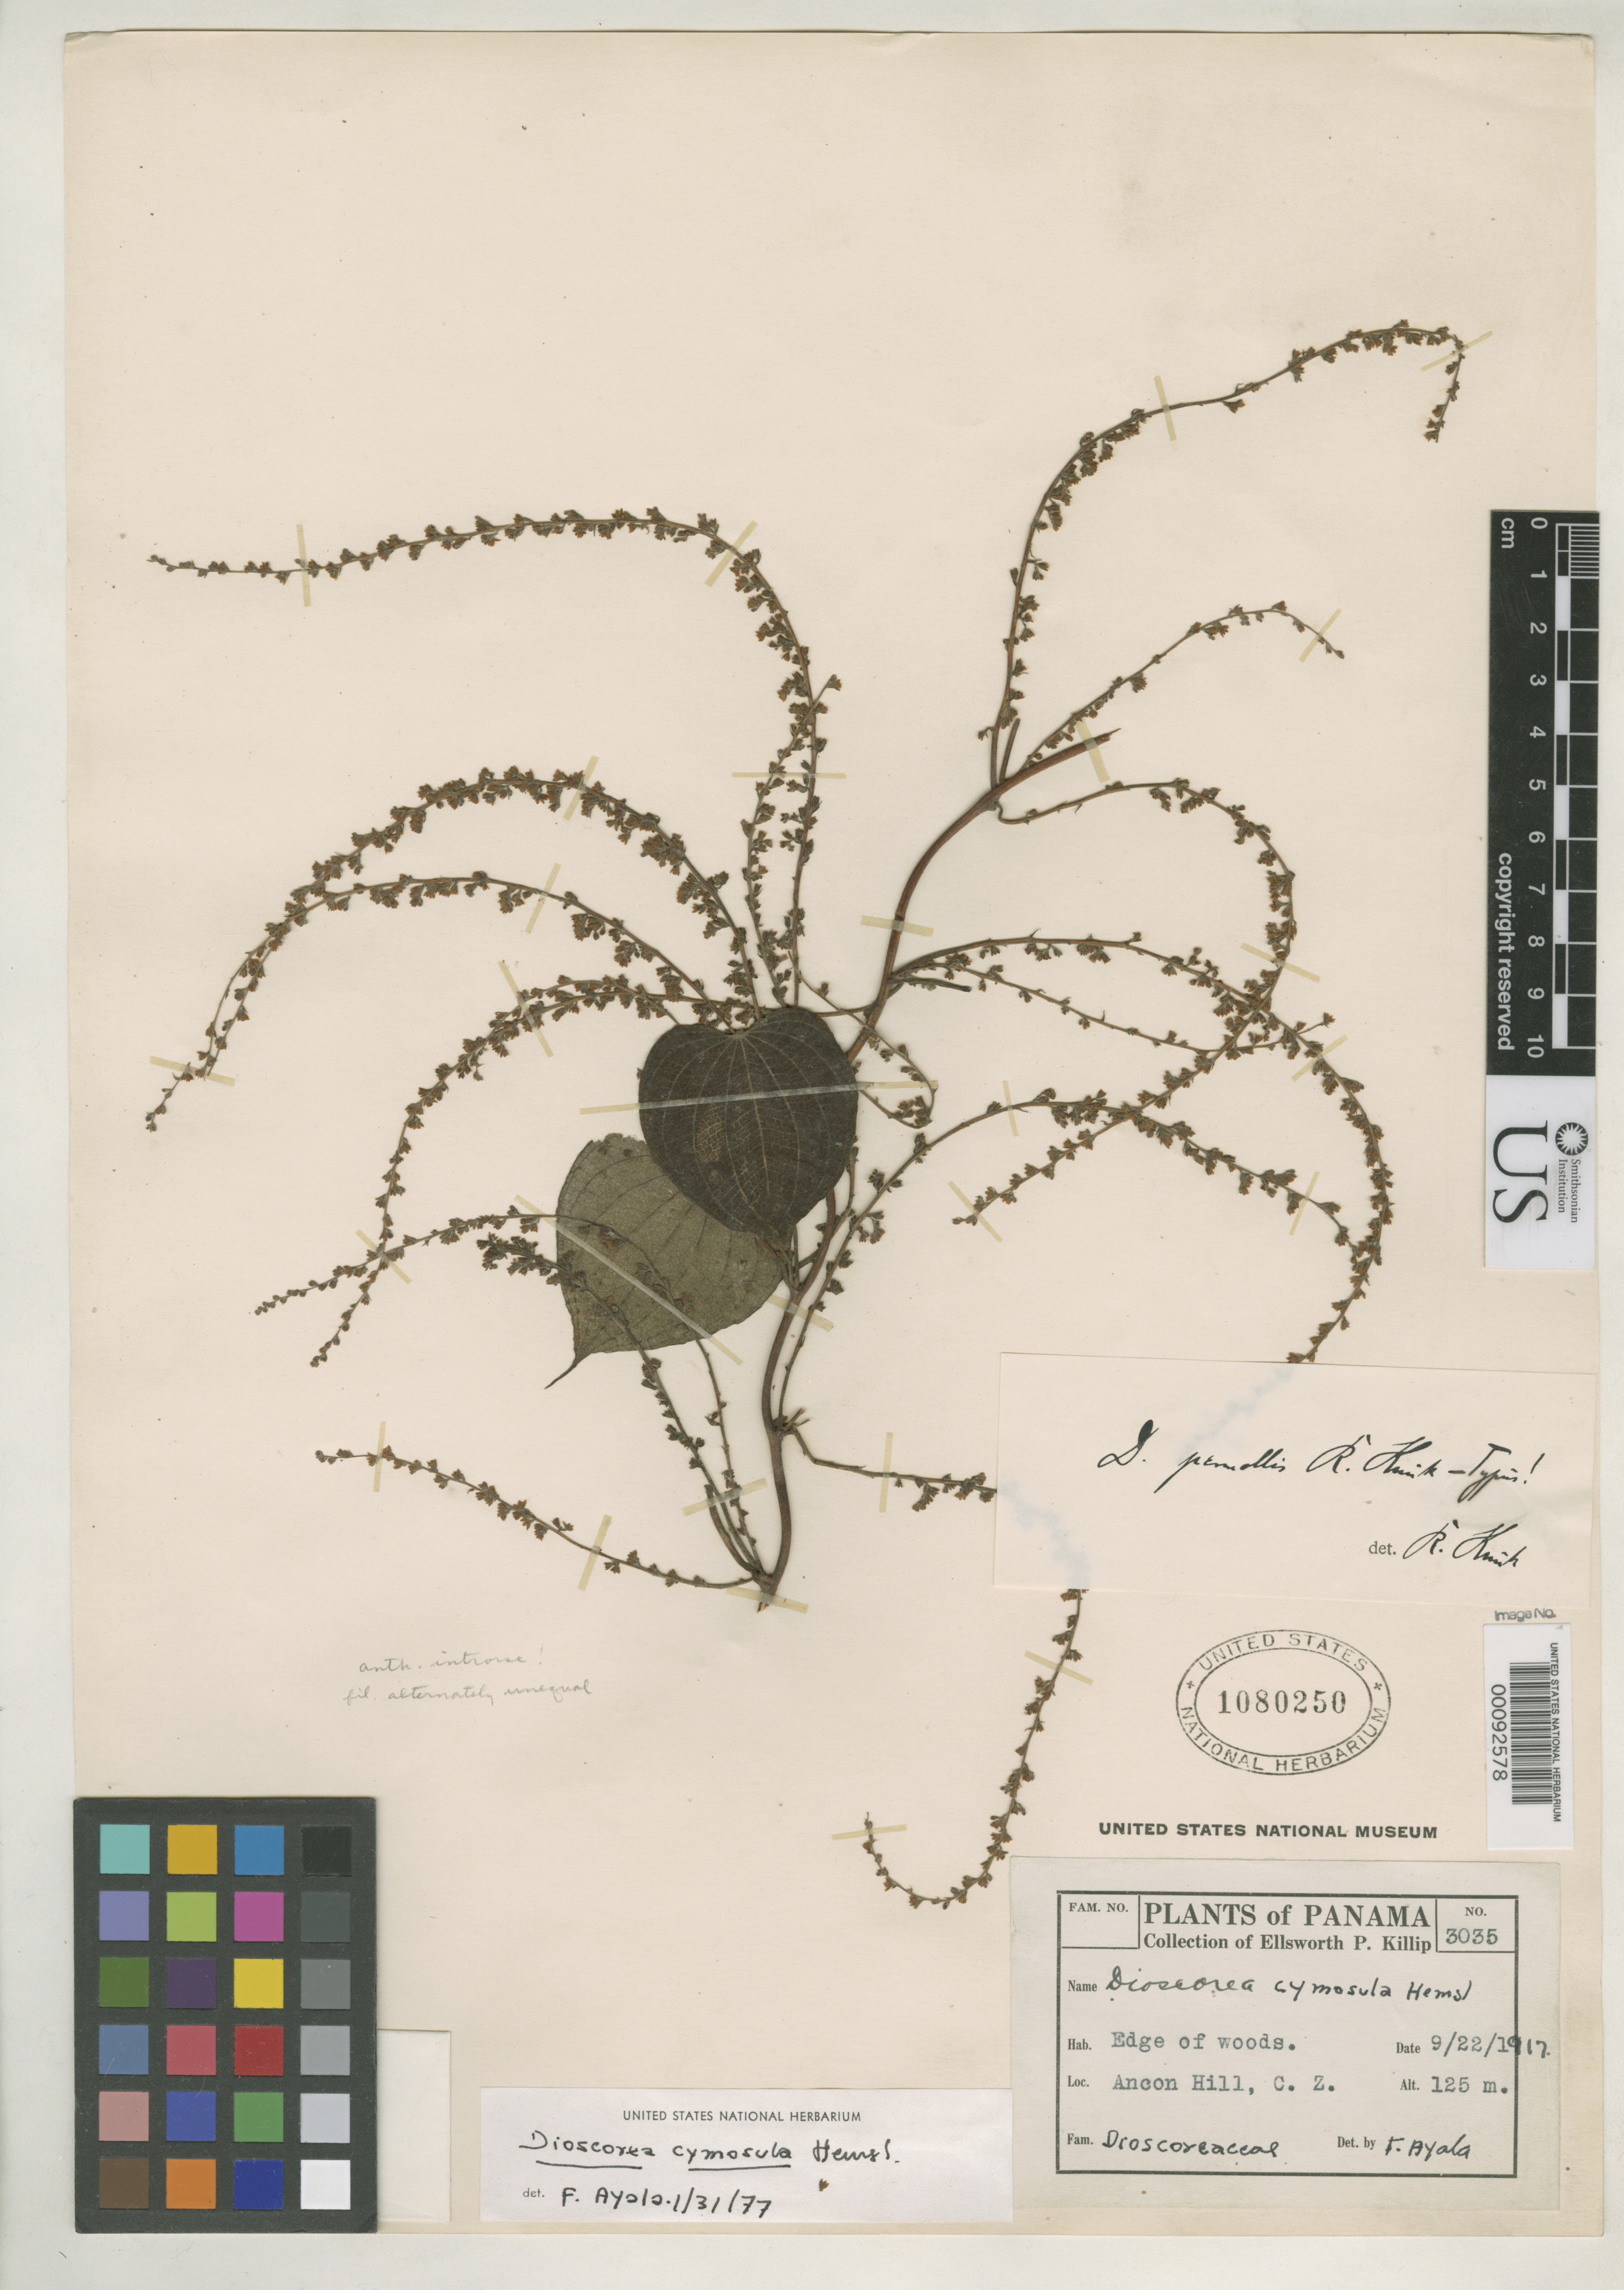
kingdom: Plantae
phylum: Tracheophyta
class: Liliopsida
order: Dioscoreales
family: Dioscoreaceae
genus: Dioscorea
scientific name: Dioscorea permollis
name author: R. Knuth in Engl.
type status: Isotype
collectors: E. P. Killip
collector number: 3035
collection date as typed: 22 Sep 1917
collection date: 1917-09-22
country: Panama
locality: Ancon Hill.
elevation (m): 125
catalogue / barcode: US 1080250